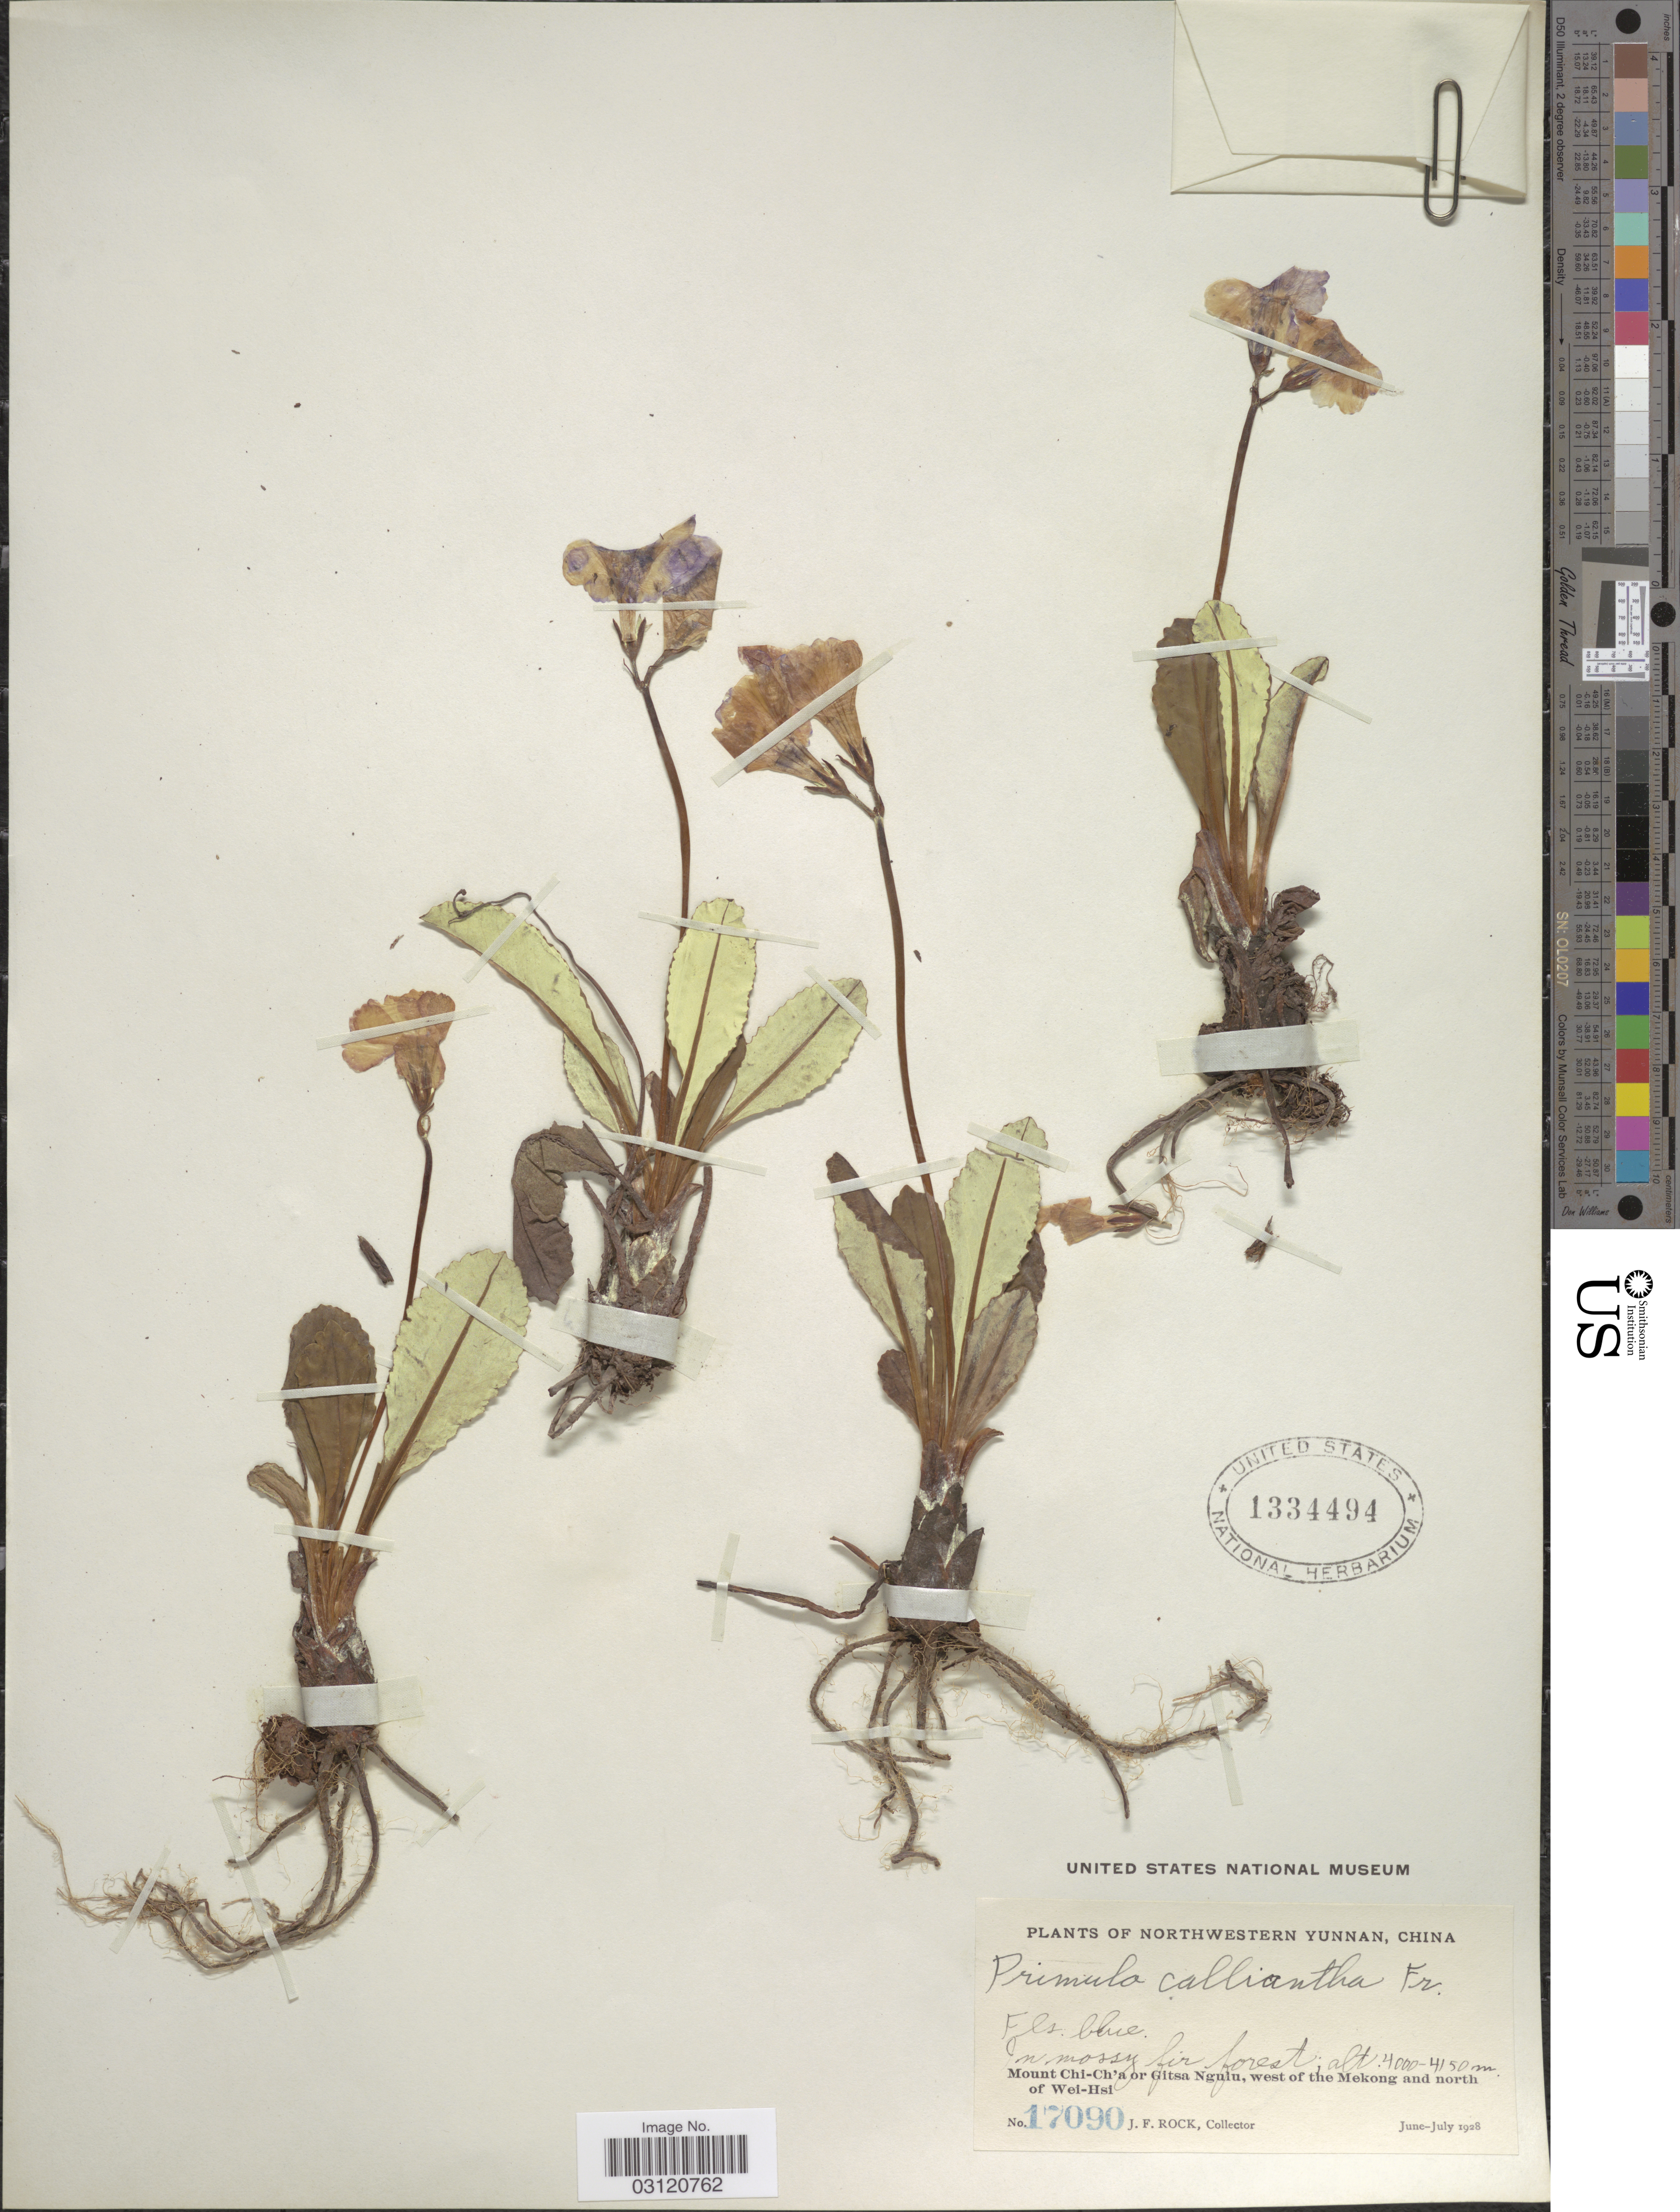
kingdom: Plantae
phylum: Tracheophyta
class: Magnoliopsida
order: Ericales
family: Primulaceae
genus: Primula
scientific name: Primula calliantha subsp. bryophila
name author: (Balf. f. & Farrer) W.W. Sm. & Forrest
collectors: J. Rock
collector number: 17090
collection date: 1928-06/1928-07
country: China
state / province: Yunnan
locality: Northwestern Yunnan. Mount Chi-Ch'a or Gitsa Ngulu, west of the Mekong and north of Wei-Hsi.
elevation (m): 4000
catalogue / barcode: US 1334494